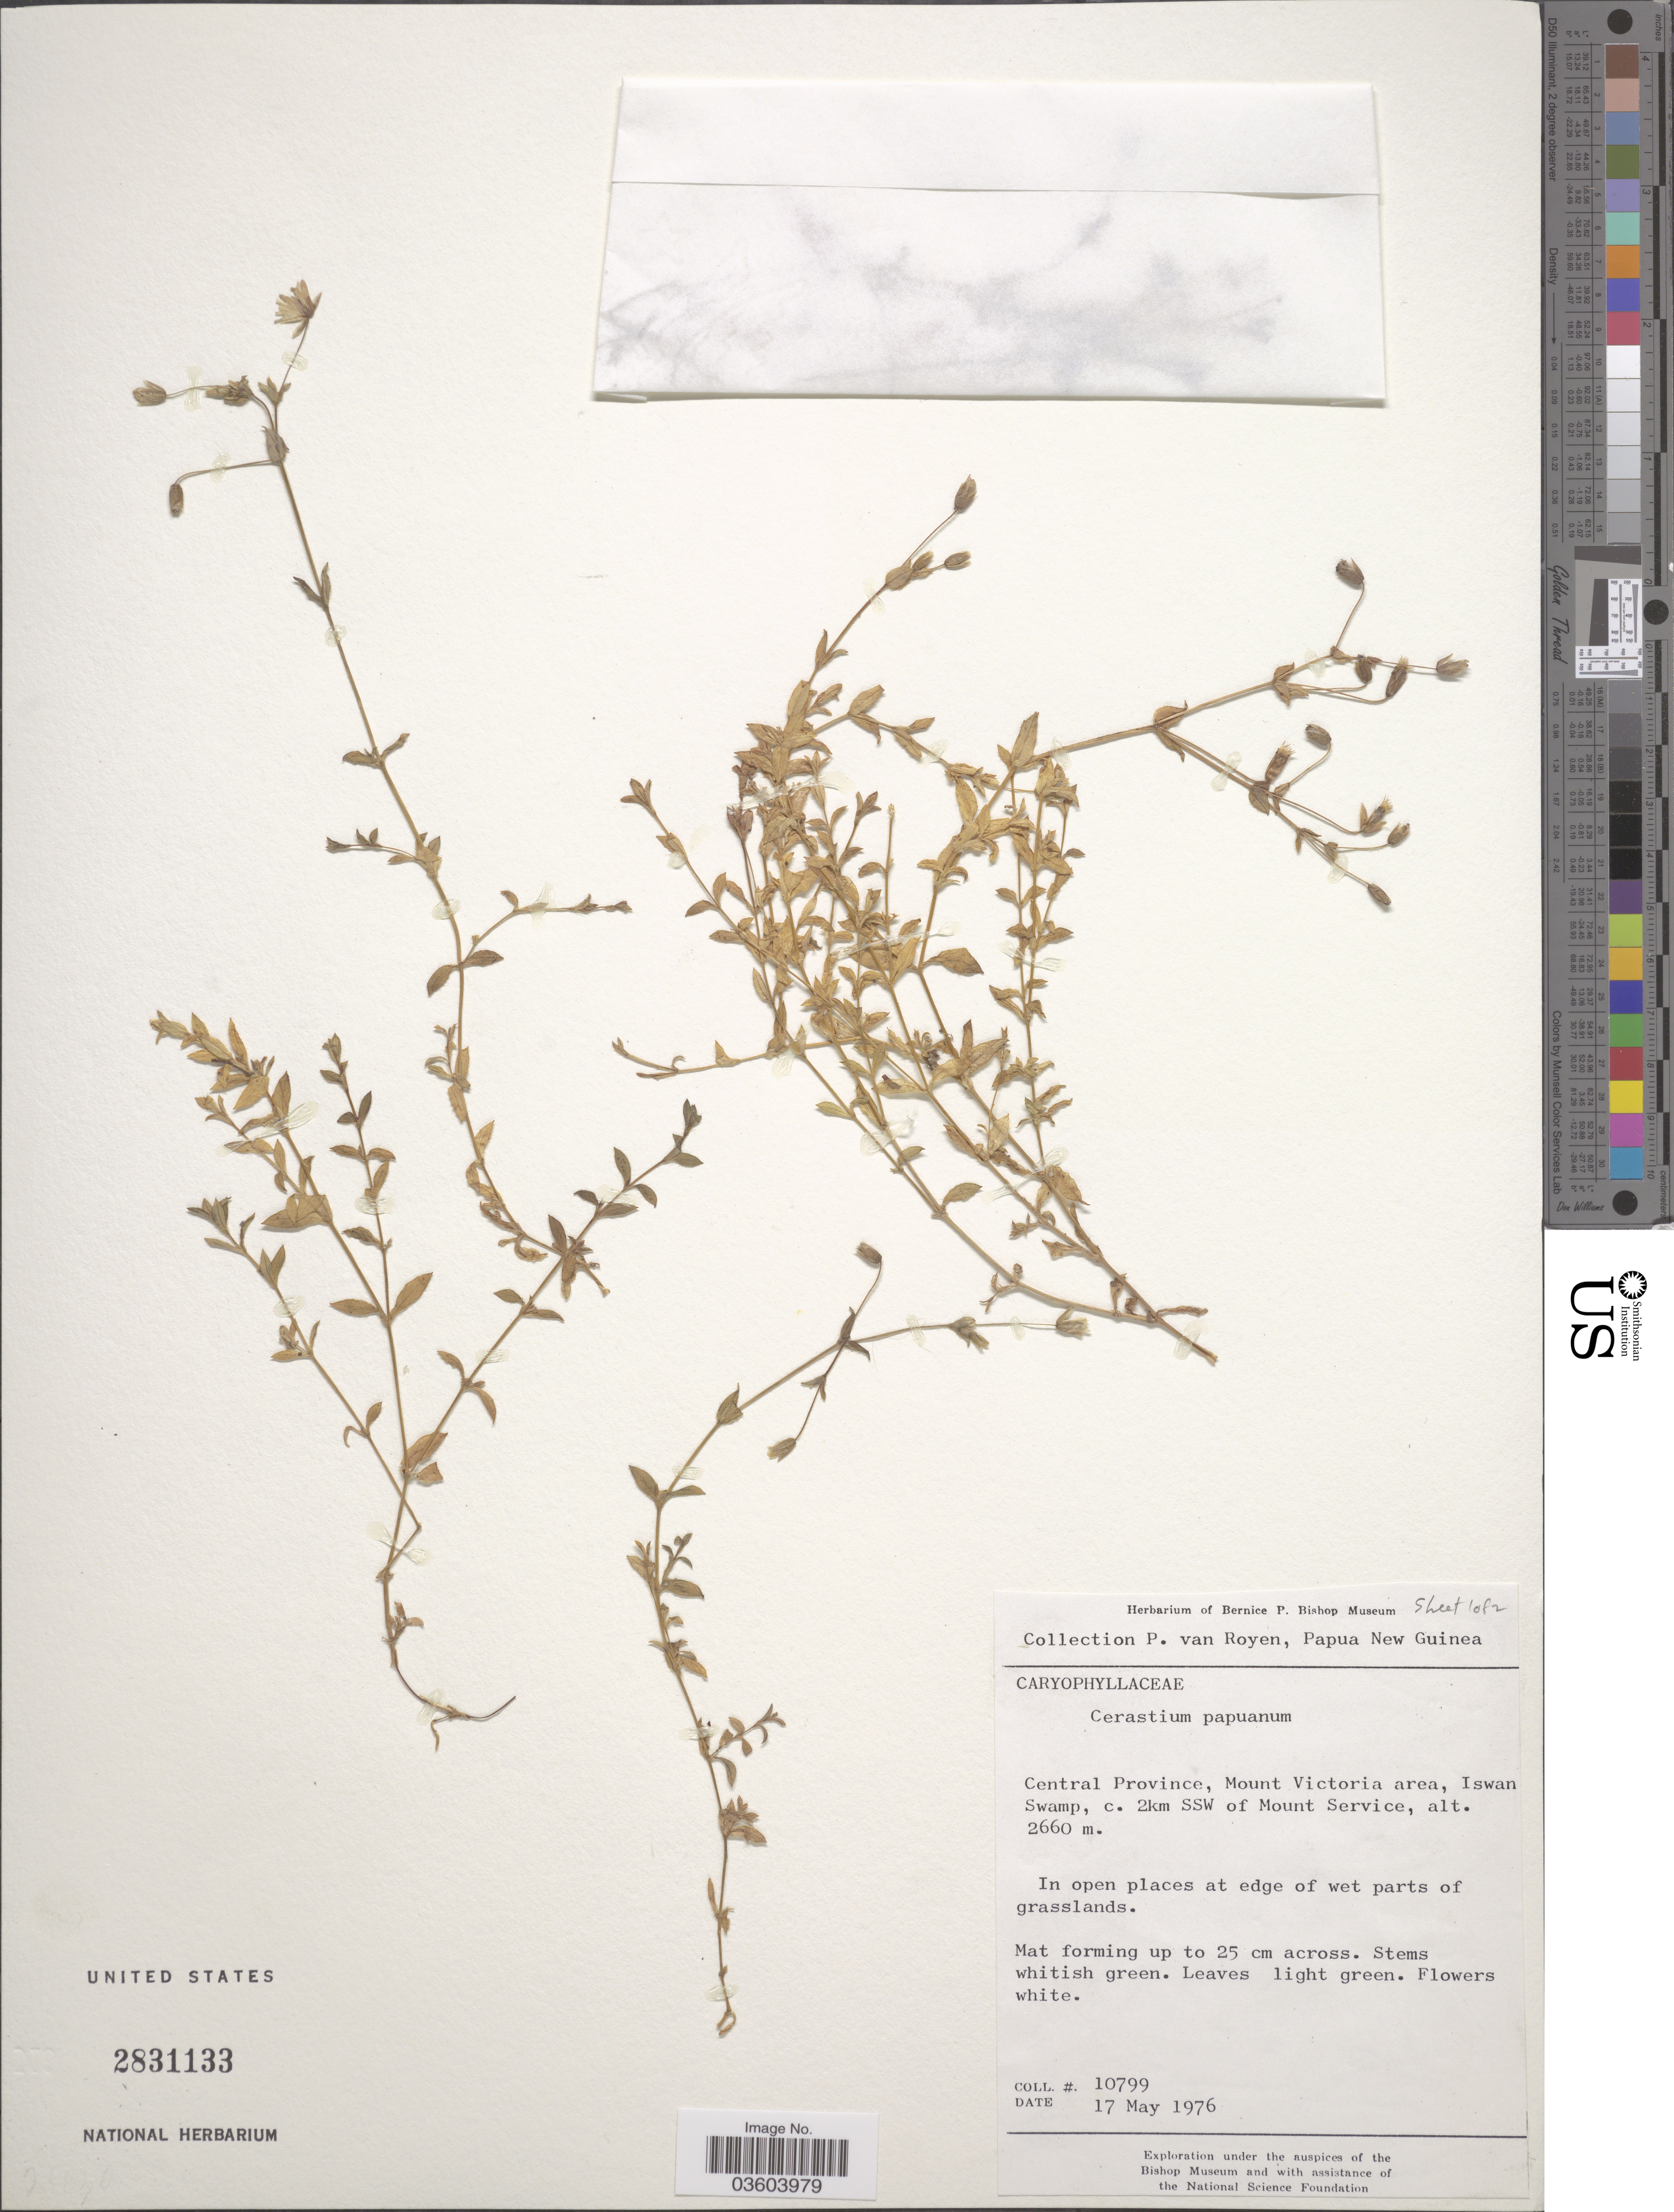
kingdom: Plantae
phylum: Tracheophyta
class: Magnoliopsida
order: Caryophyllales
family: Caryophyllaceae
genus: Cerastium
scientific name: Cerastium papuanum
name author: Schltr. ex Mattf.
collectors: P. van Royen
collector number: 10799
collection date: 1976-05-17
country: Papua New Guinea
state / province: Central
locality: Mount Victoria area, Iswan Swamp, c. 2km SSW of Mount Service.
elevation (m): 2660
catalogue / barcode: US 2831133